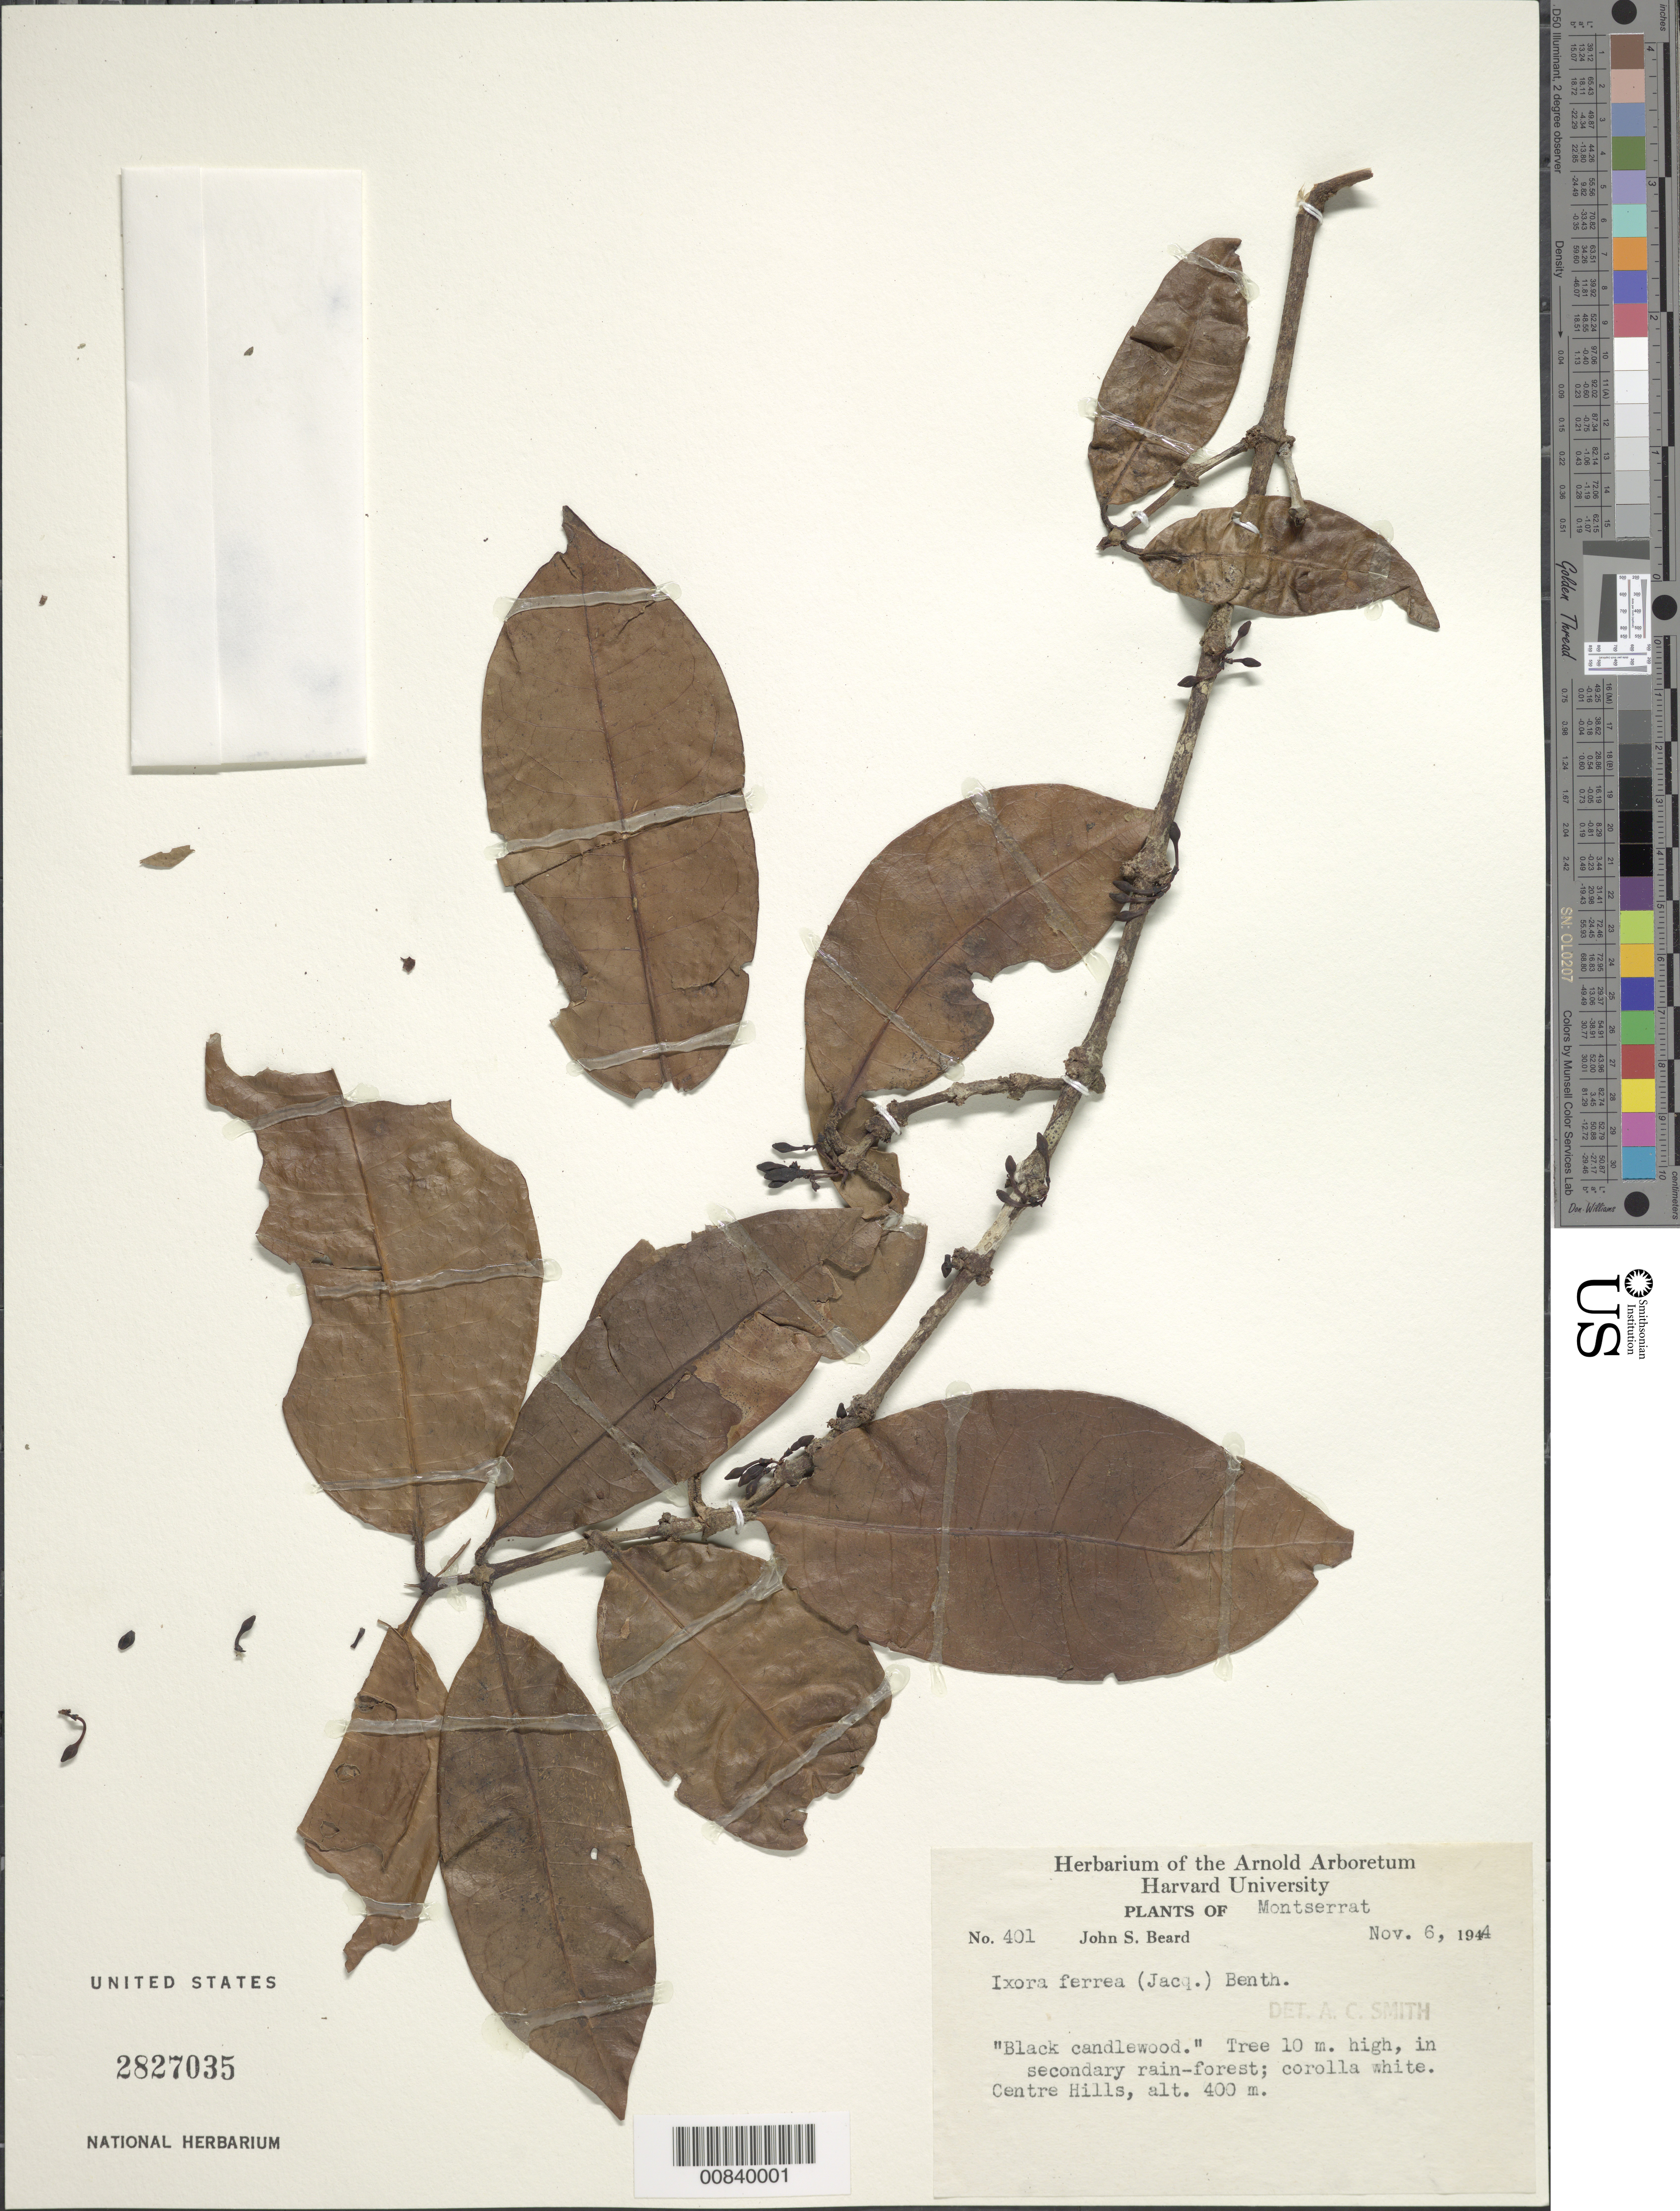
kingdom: Plantae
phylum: Tracheophyta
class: Magnoliopsida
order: Gentianales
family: Rubiaceae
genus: Ixora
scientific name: Ixora ferrea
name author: (Jacq.) Benth.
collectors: J. Beard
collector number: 401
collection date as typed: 06 Nov 1944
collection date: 1944-11-06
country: Montserrat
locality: Centre hills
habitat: Secondary rainforest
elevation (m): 400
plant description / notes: Common name: Black candlewood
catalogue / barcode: US 2827035